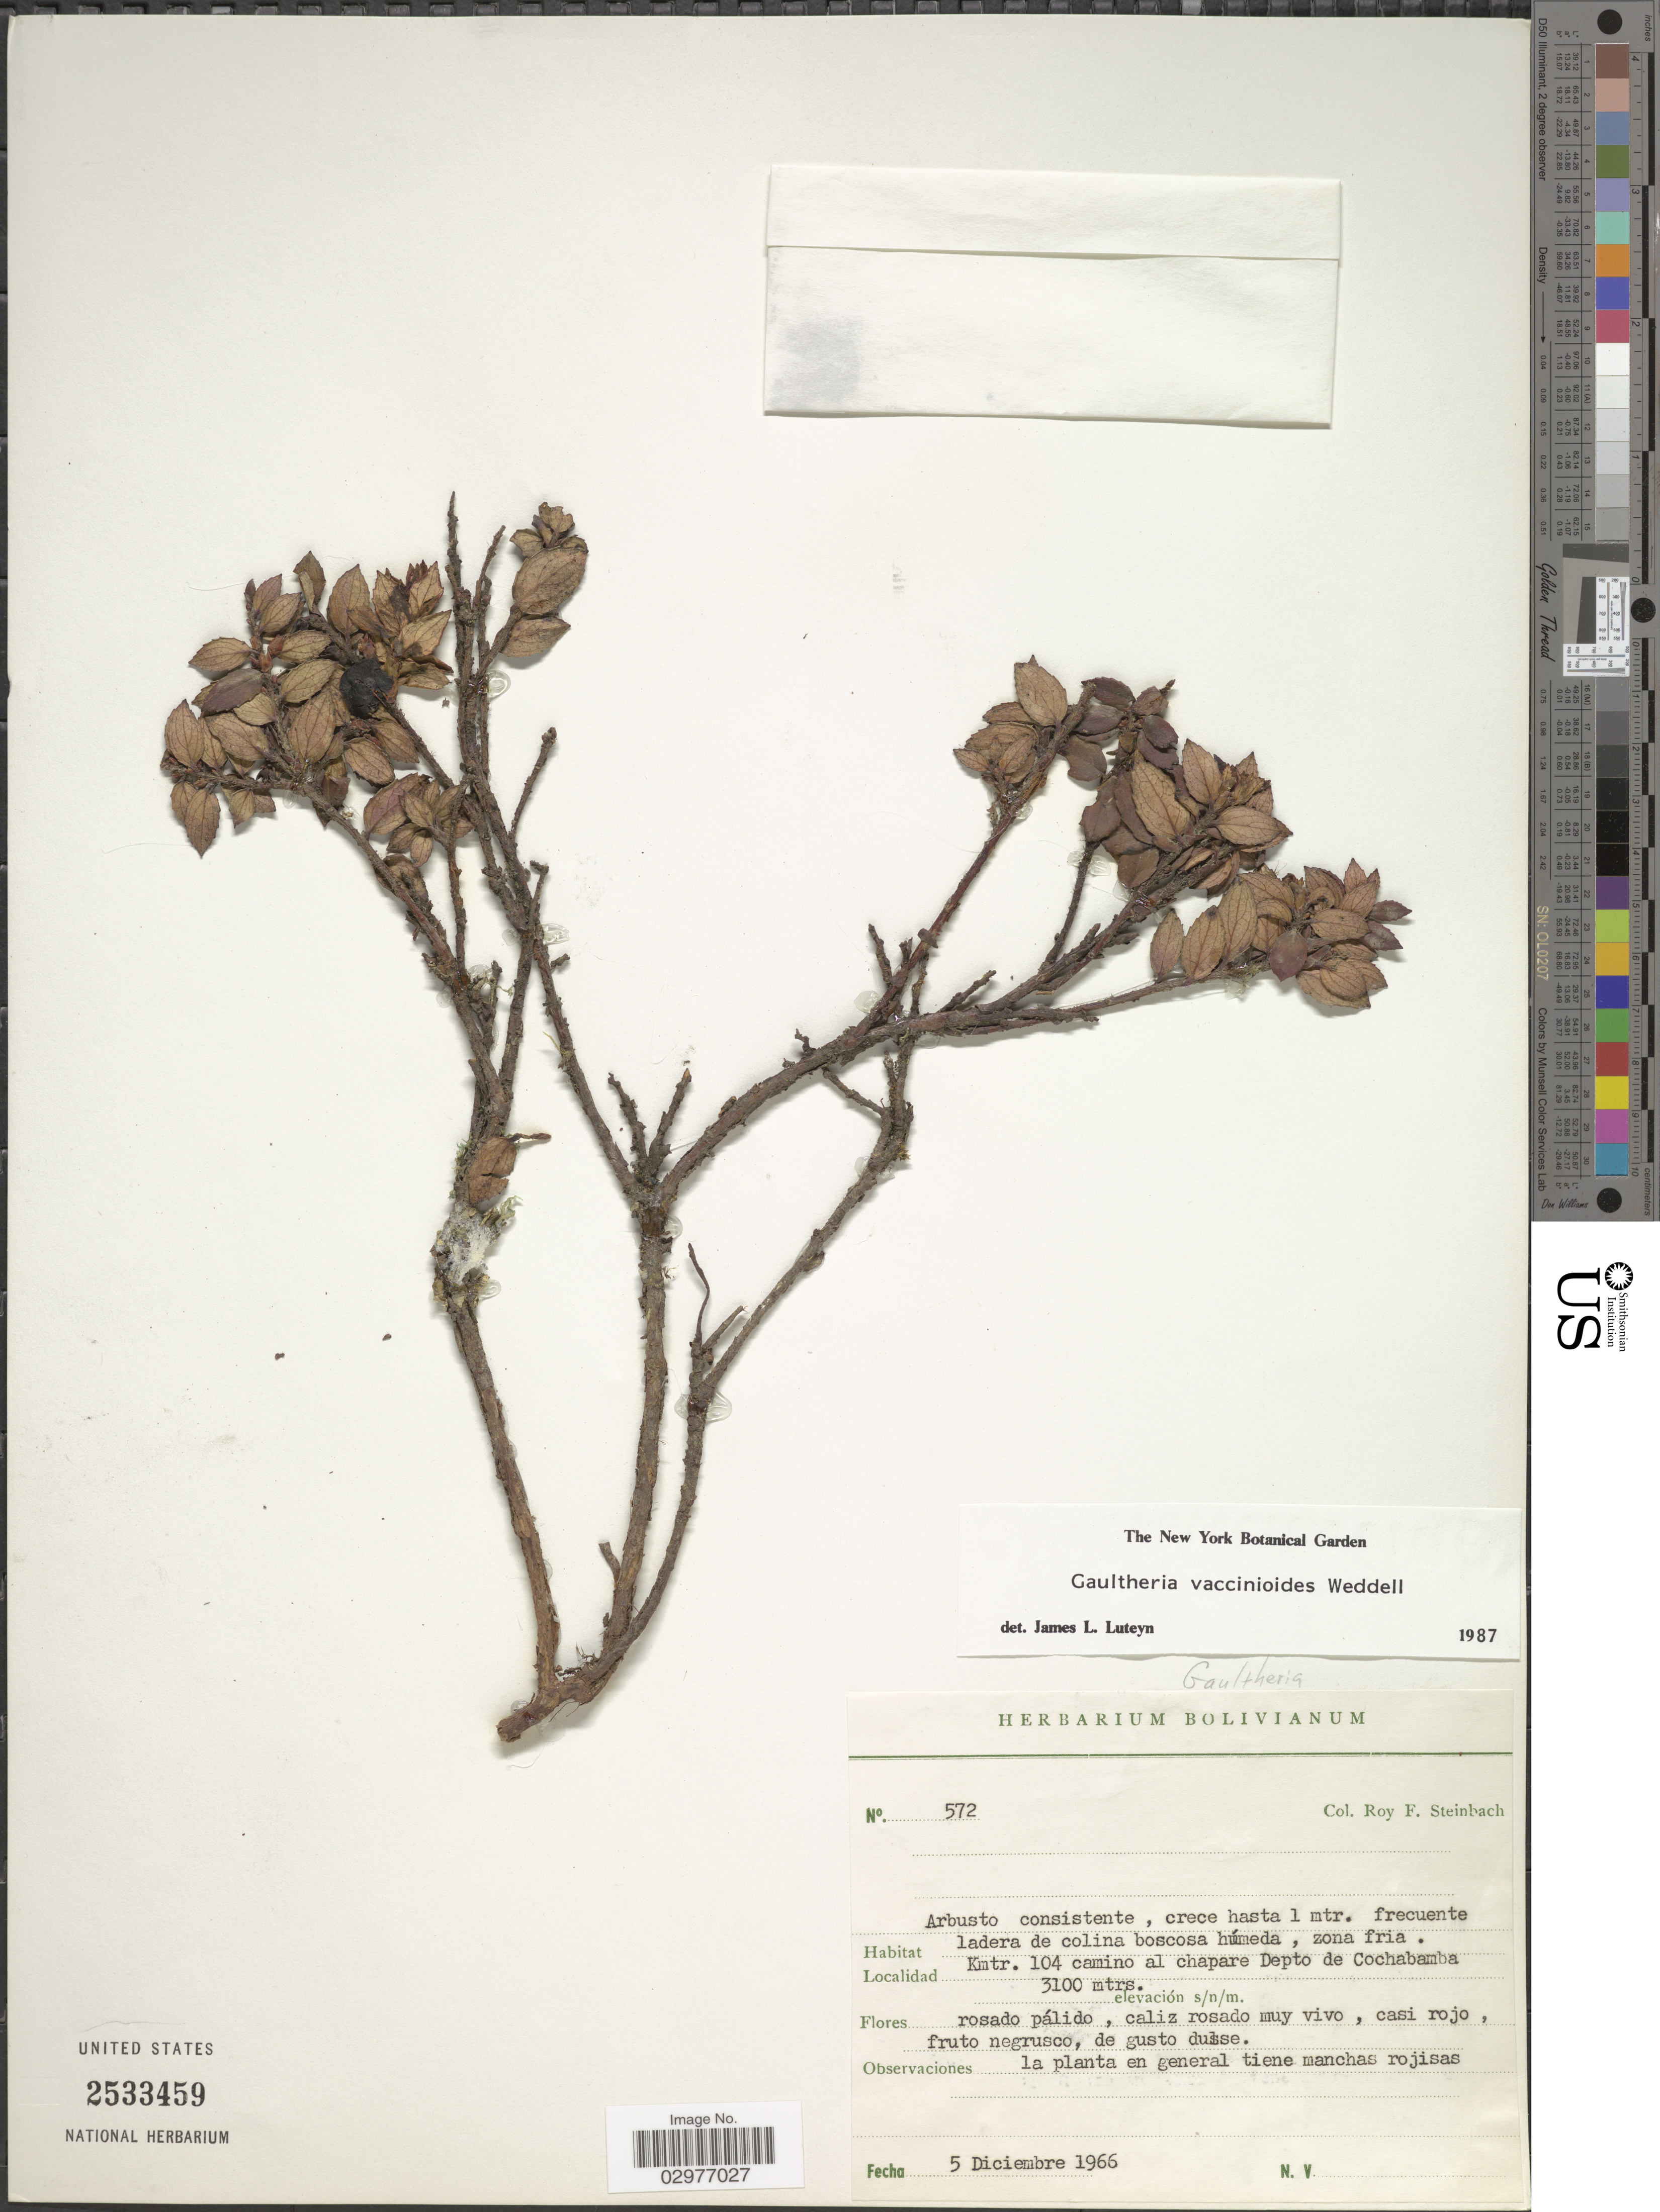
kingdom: Plantae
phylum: Tracheophyta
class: Magnoliopsida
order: Ericales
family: Ericaceae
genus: Gaultheria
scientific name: Gaultheria vaccinioides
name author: Wedd.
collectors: R. F. Steinbach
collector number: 572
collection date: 1966-12-05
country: Bolivia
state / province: Cochabamba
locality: Kmtr. 104 camino al chapare Depto de Cochabamba.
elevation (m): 3100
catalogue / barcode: US 2533459